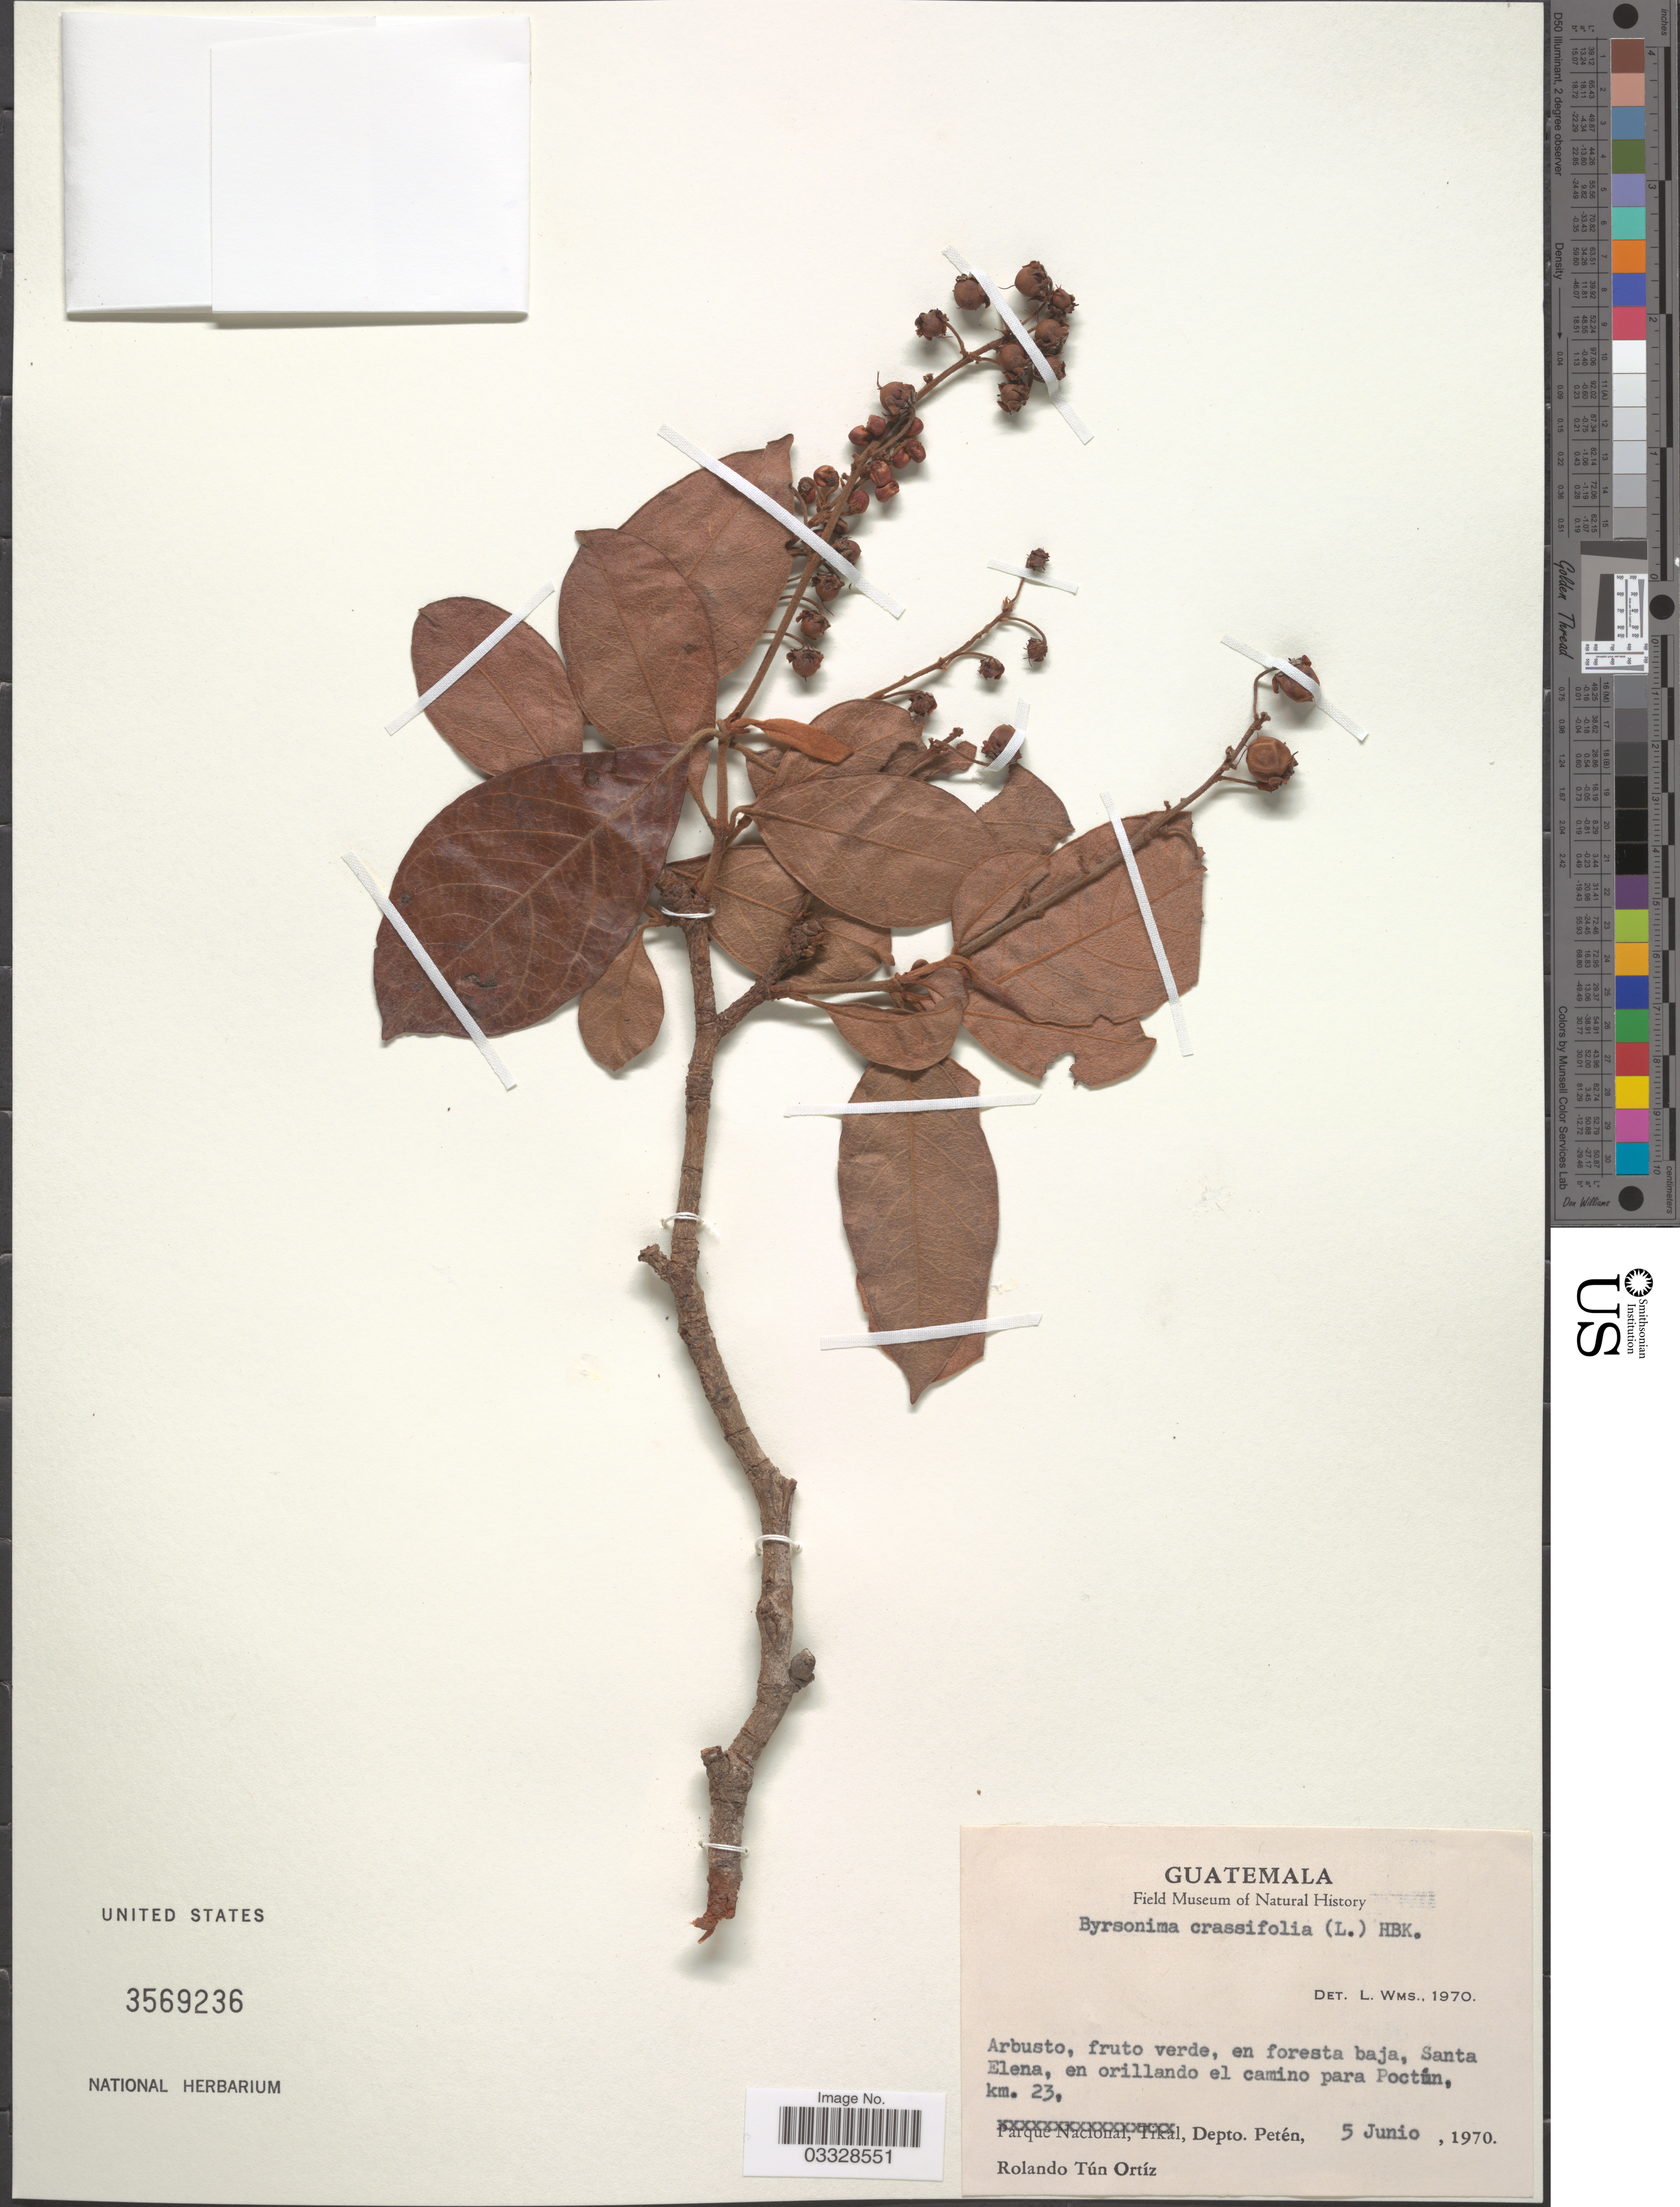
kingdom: Plantae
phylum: Tracheophyta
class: Magnoliopsida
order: Malpighiales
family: Malpighiaceae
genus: Byrsonima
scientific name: Byrsonima crassifolia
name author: (L.) Kunth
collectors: R. T. Ortíz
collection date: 1970-06-05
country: Guatemala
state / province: El Petén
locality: Santa Elena, en orillando el camino para Poctún, km. 23. Depto. Petén.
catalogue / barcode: US 3569236